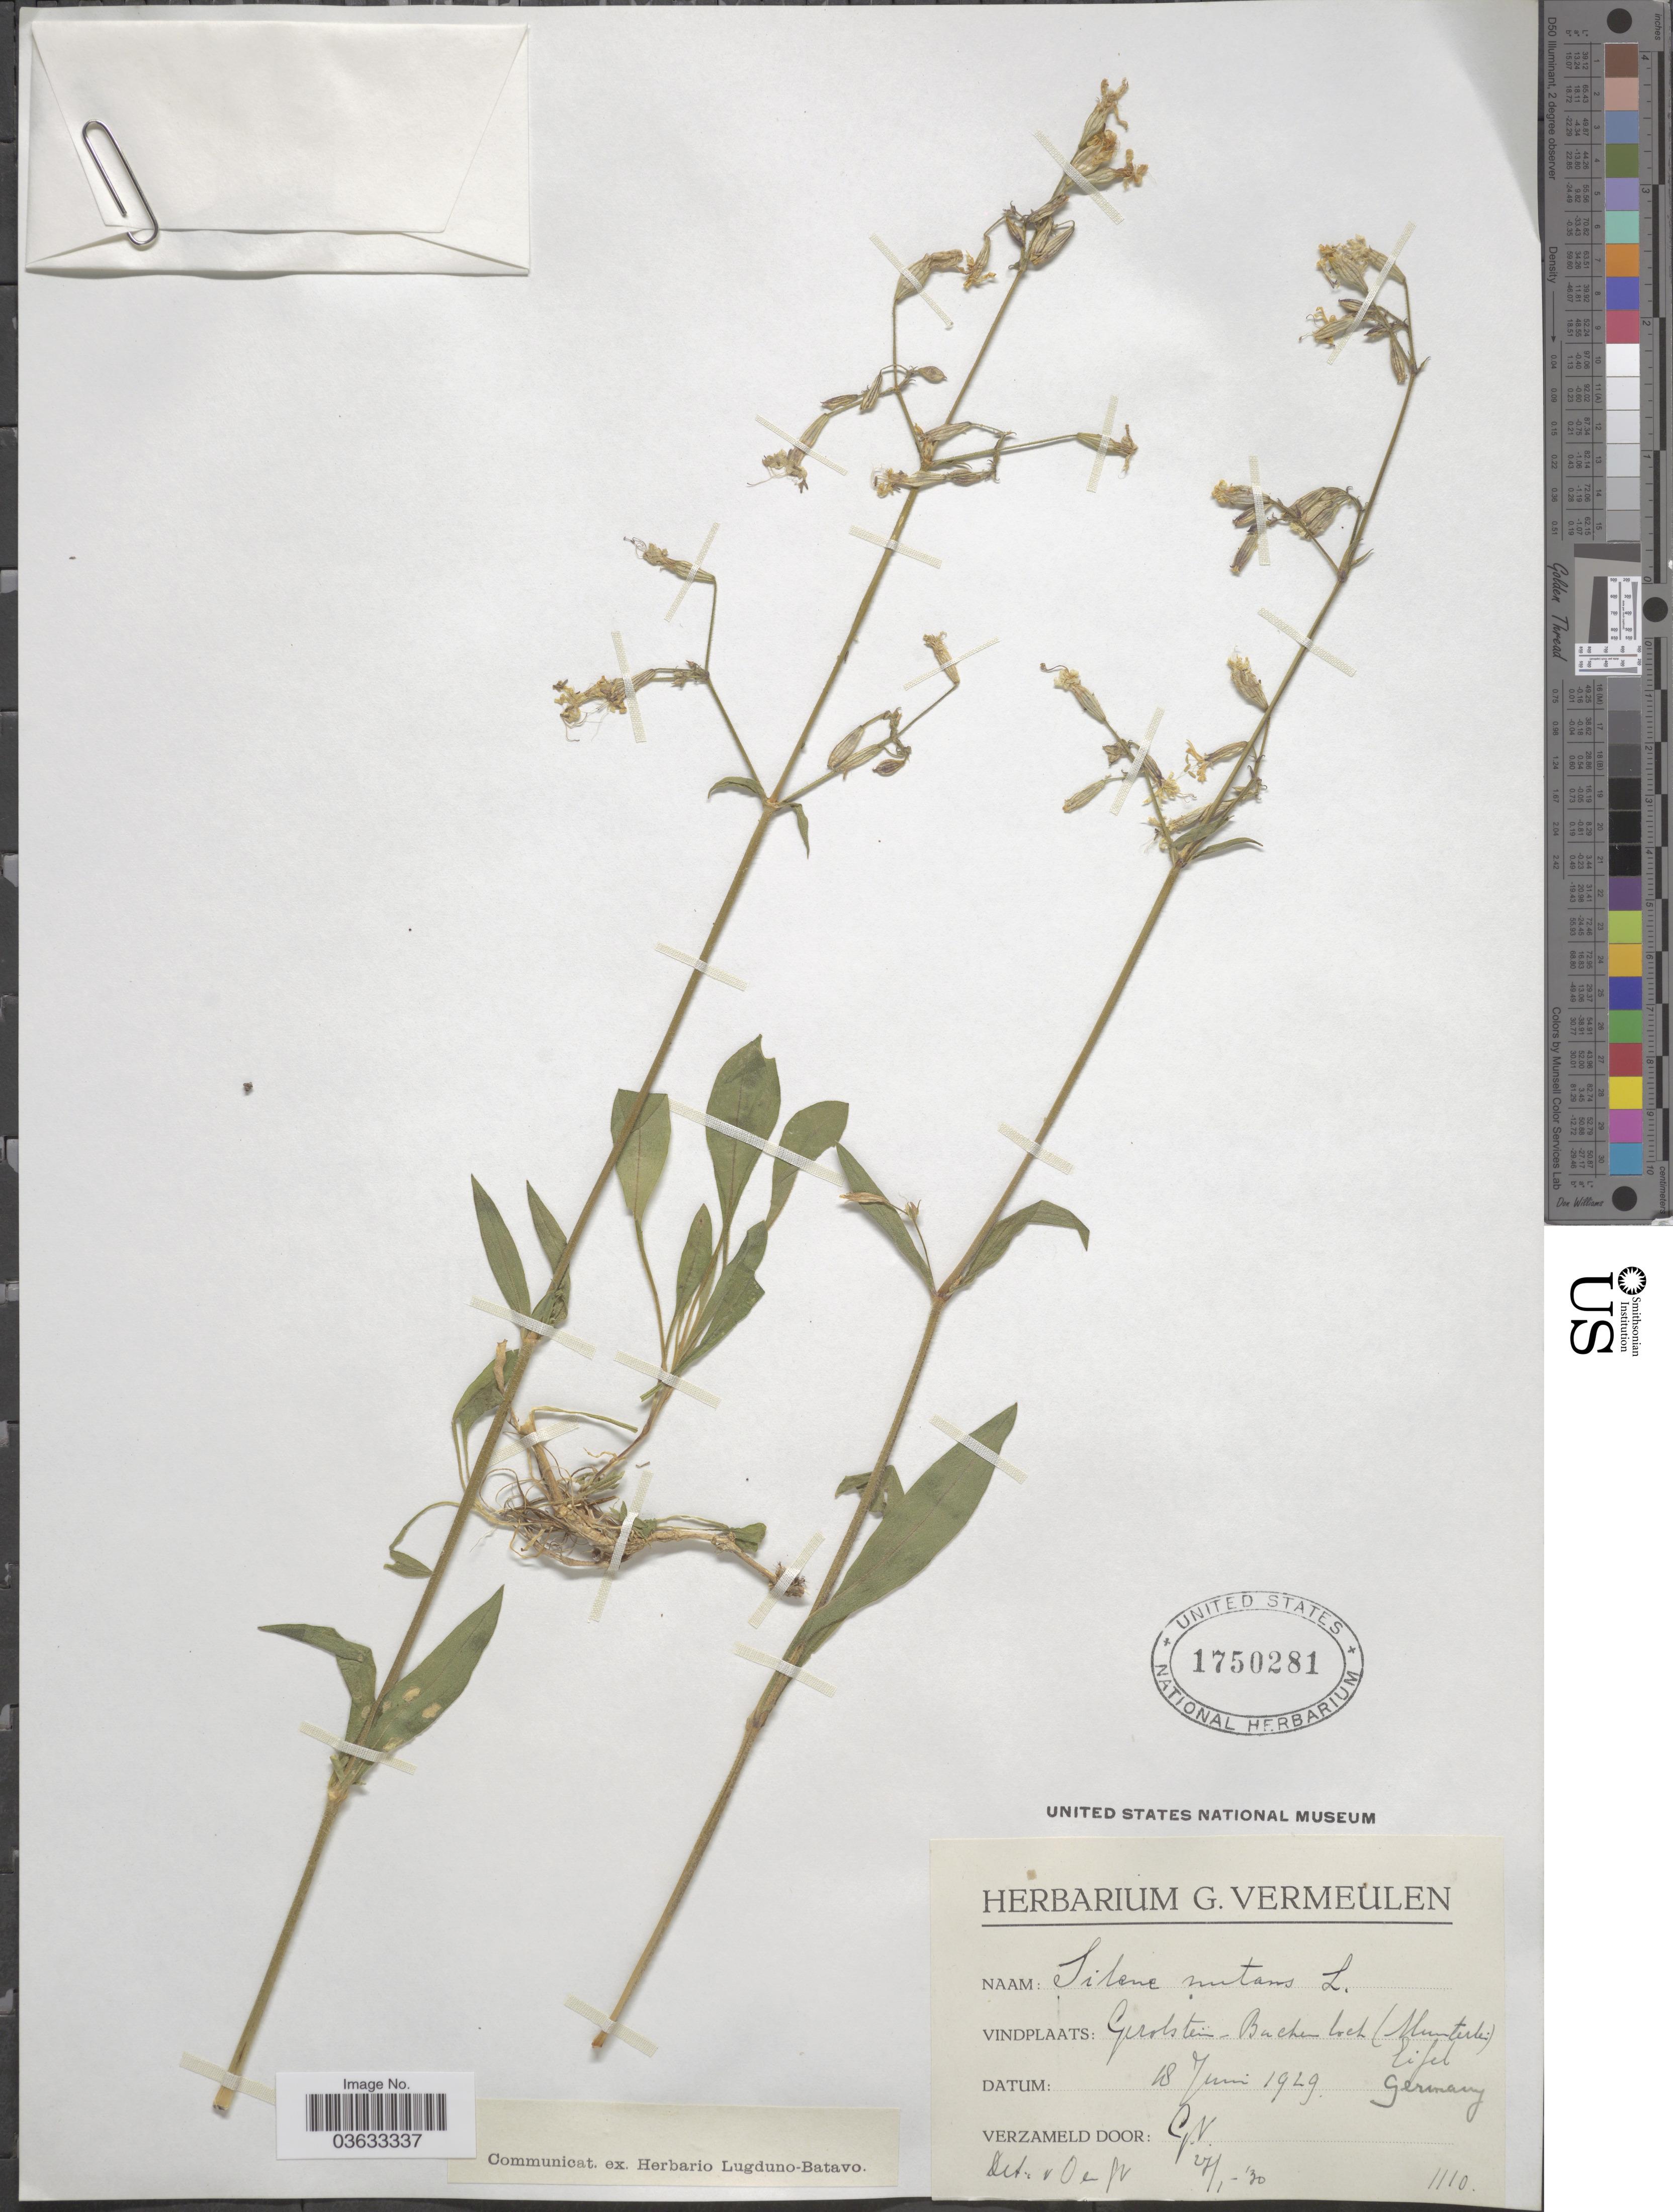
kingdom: Plantae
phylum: Tracheophyta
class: Magnoliopsida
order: Caryophyllales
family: Caryophyllaceae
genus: Silene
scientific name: Silene nutans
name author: L.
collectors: G. Vermeulen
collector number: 1110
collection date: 1929-06-18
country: Germany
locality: Gerolstein Bachenloch (Hunterk). [interpreted] Eifel.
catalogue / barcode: US 1750281